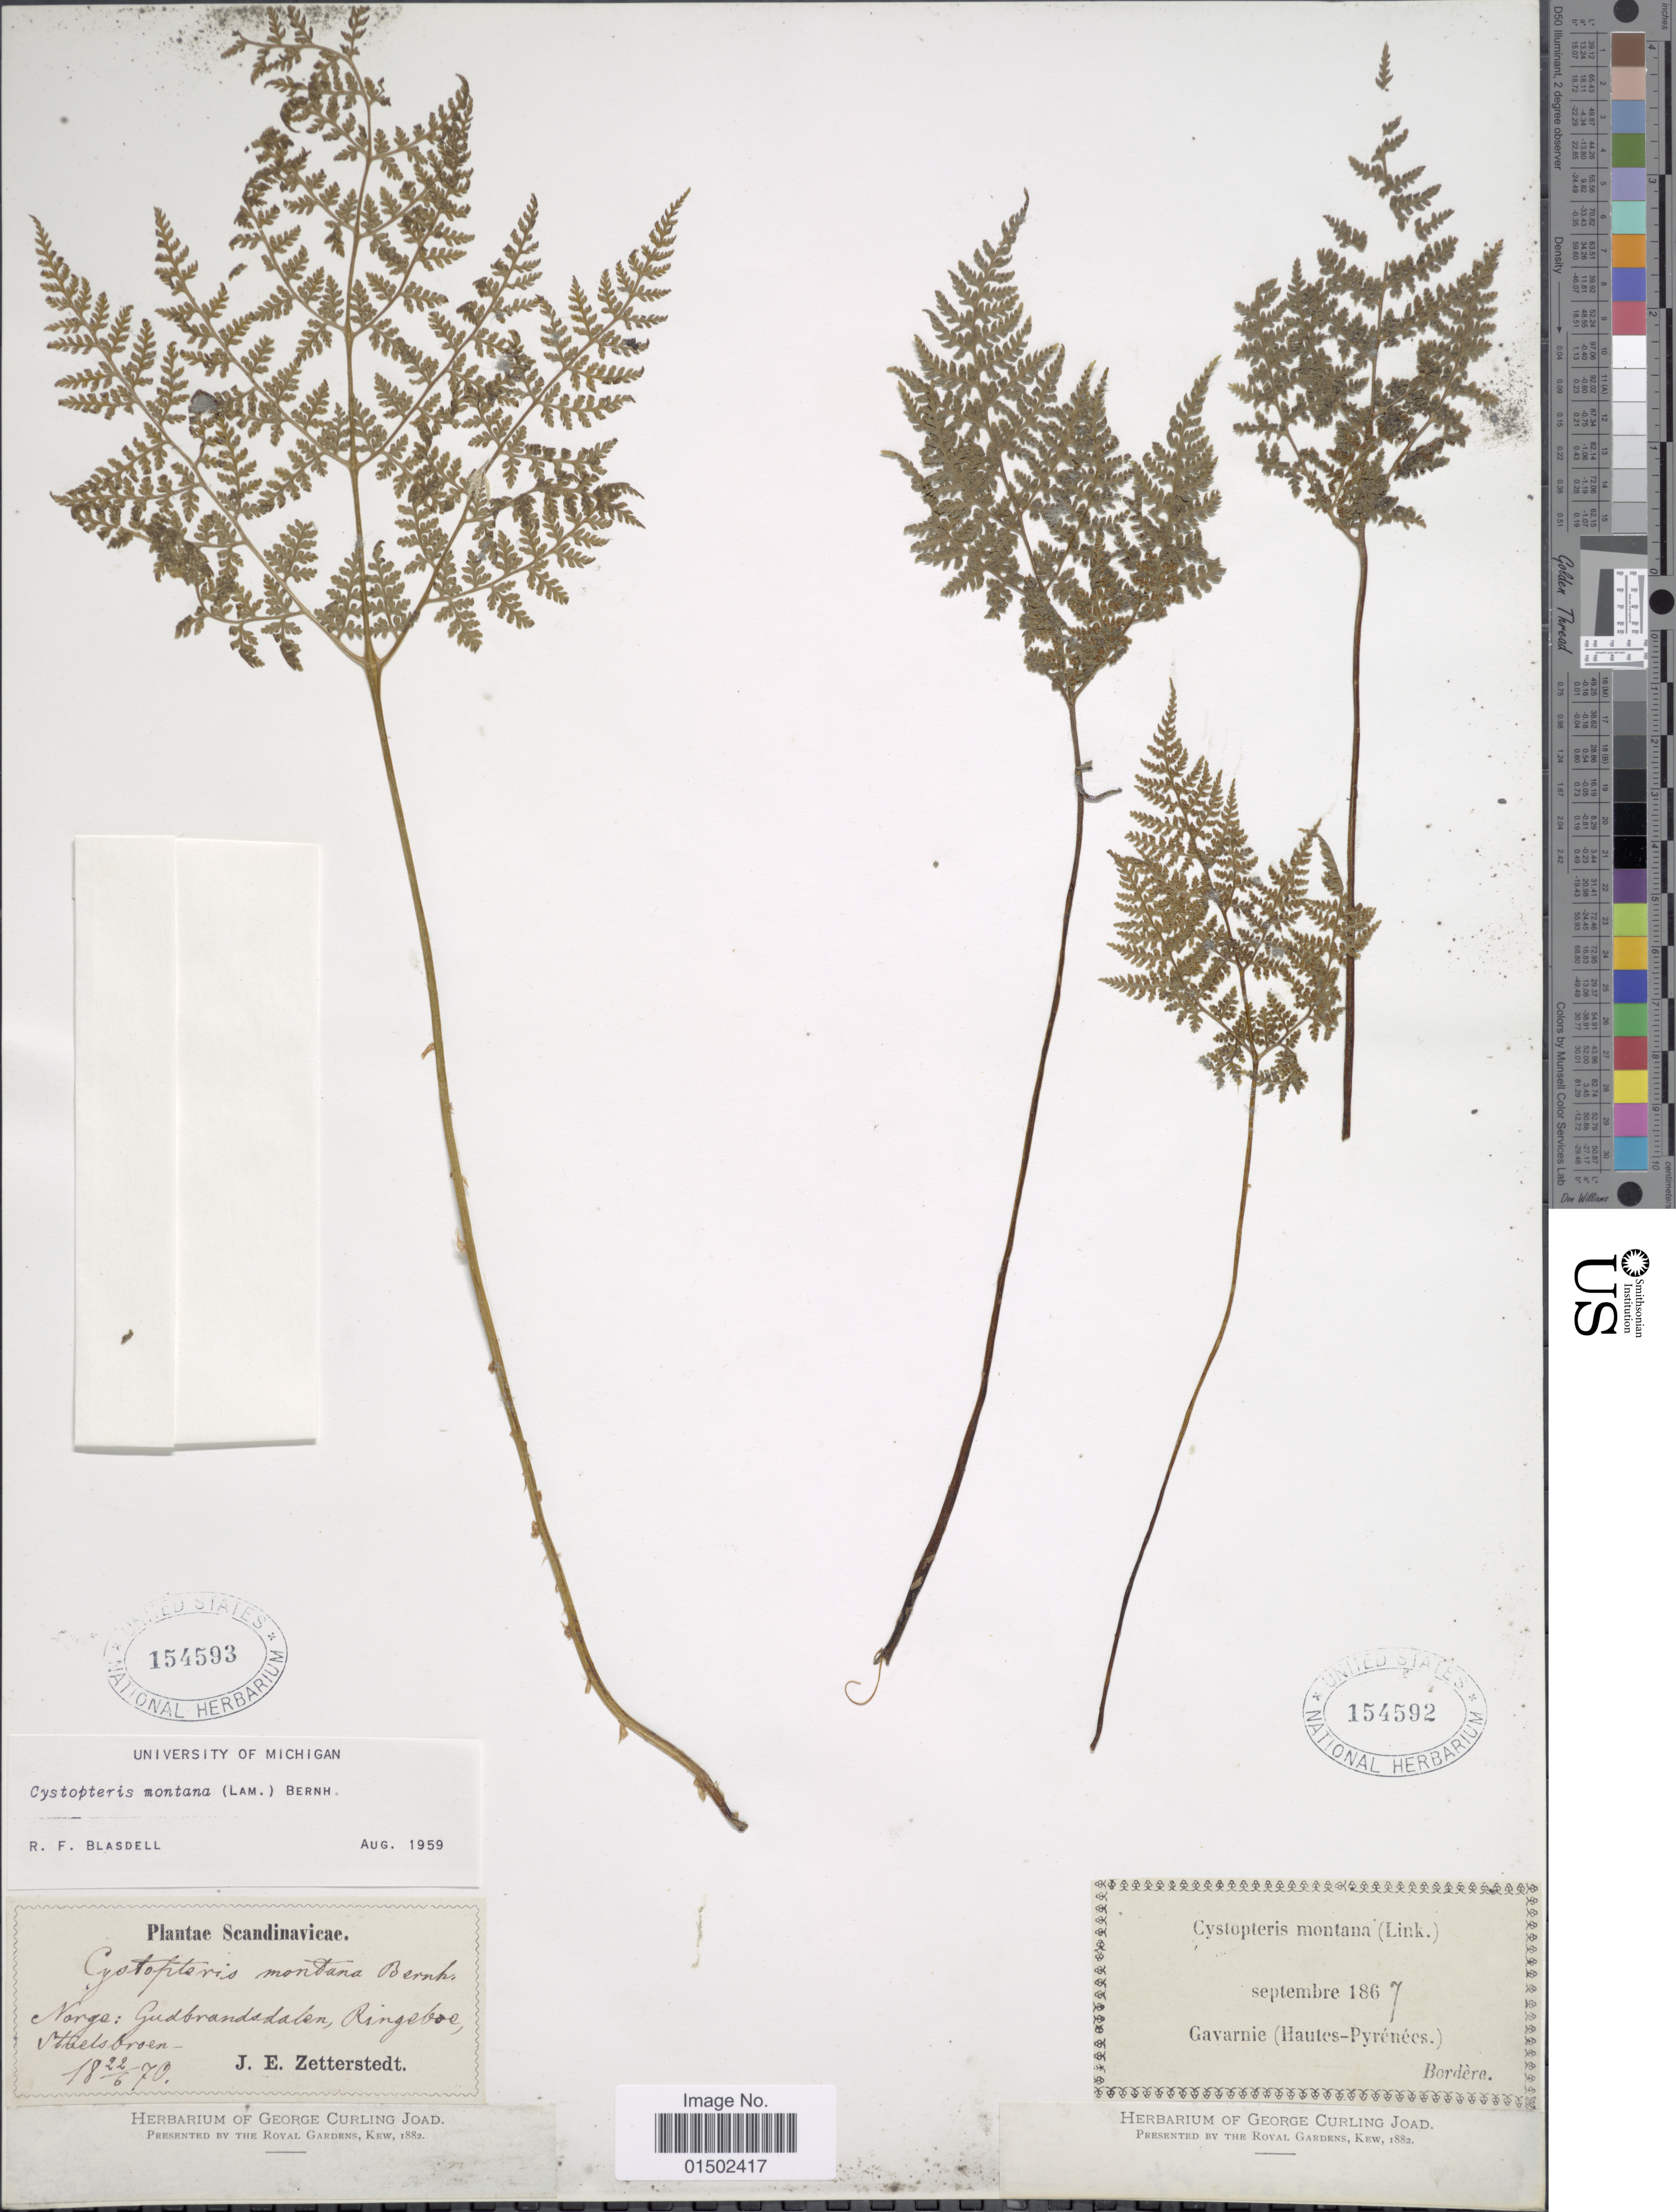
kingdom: Plantae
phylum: Tracheophyta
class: Polypodiopsida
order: Polypodiales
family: Cystopteridaceae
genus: Cystopteris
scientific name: Cystopteris montana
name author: (Lam.) Desv.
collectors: -. Bordère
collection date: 1867-09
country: France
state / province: Occitanie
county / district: Hautes-Pyrénées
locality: Gavarnie (Hautes-Pyrenees)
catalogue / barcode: US 154592